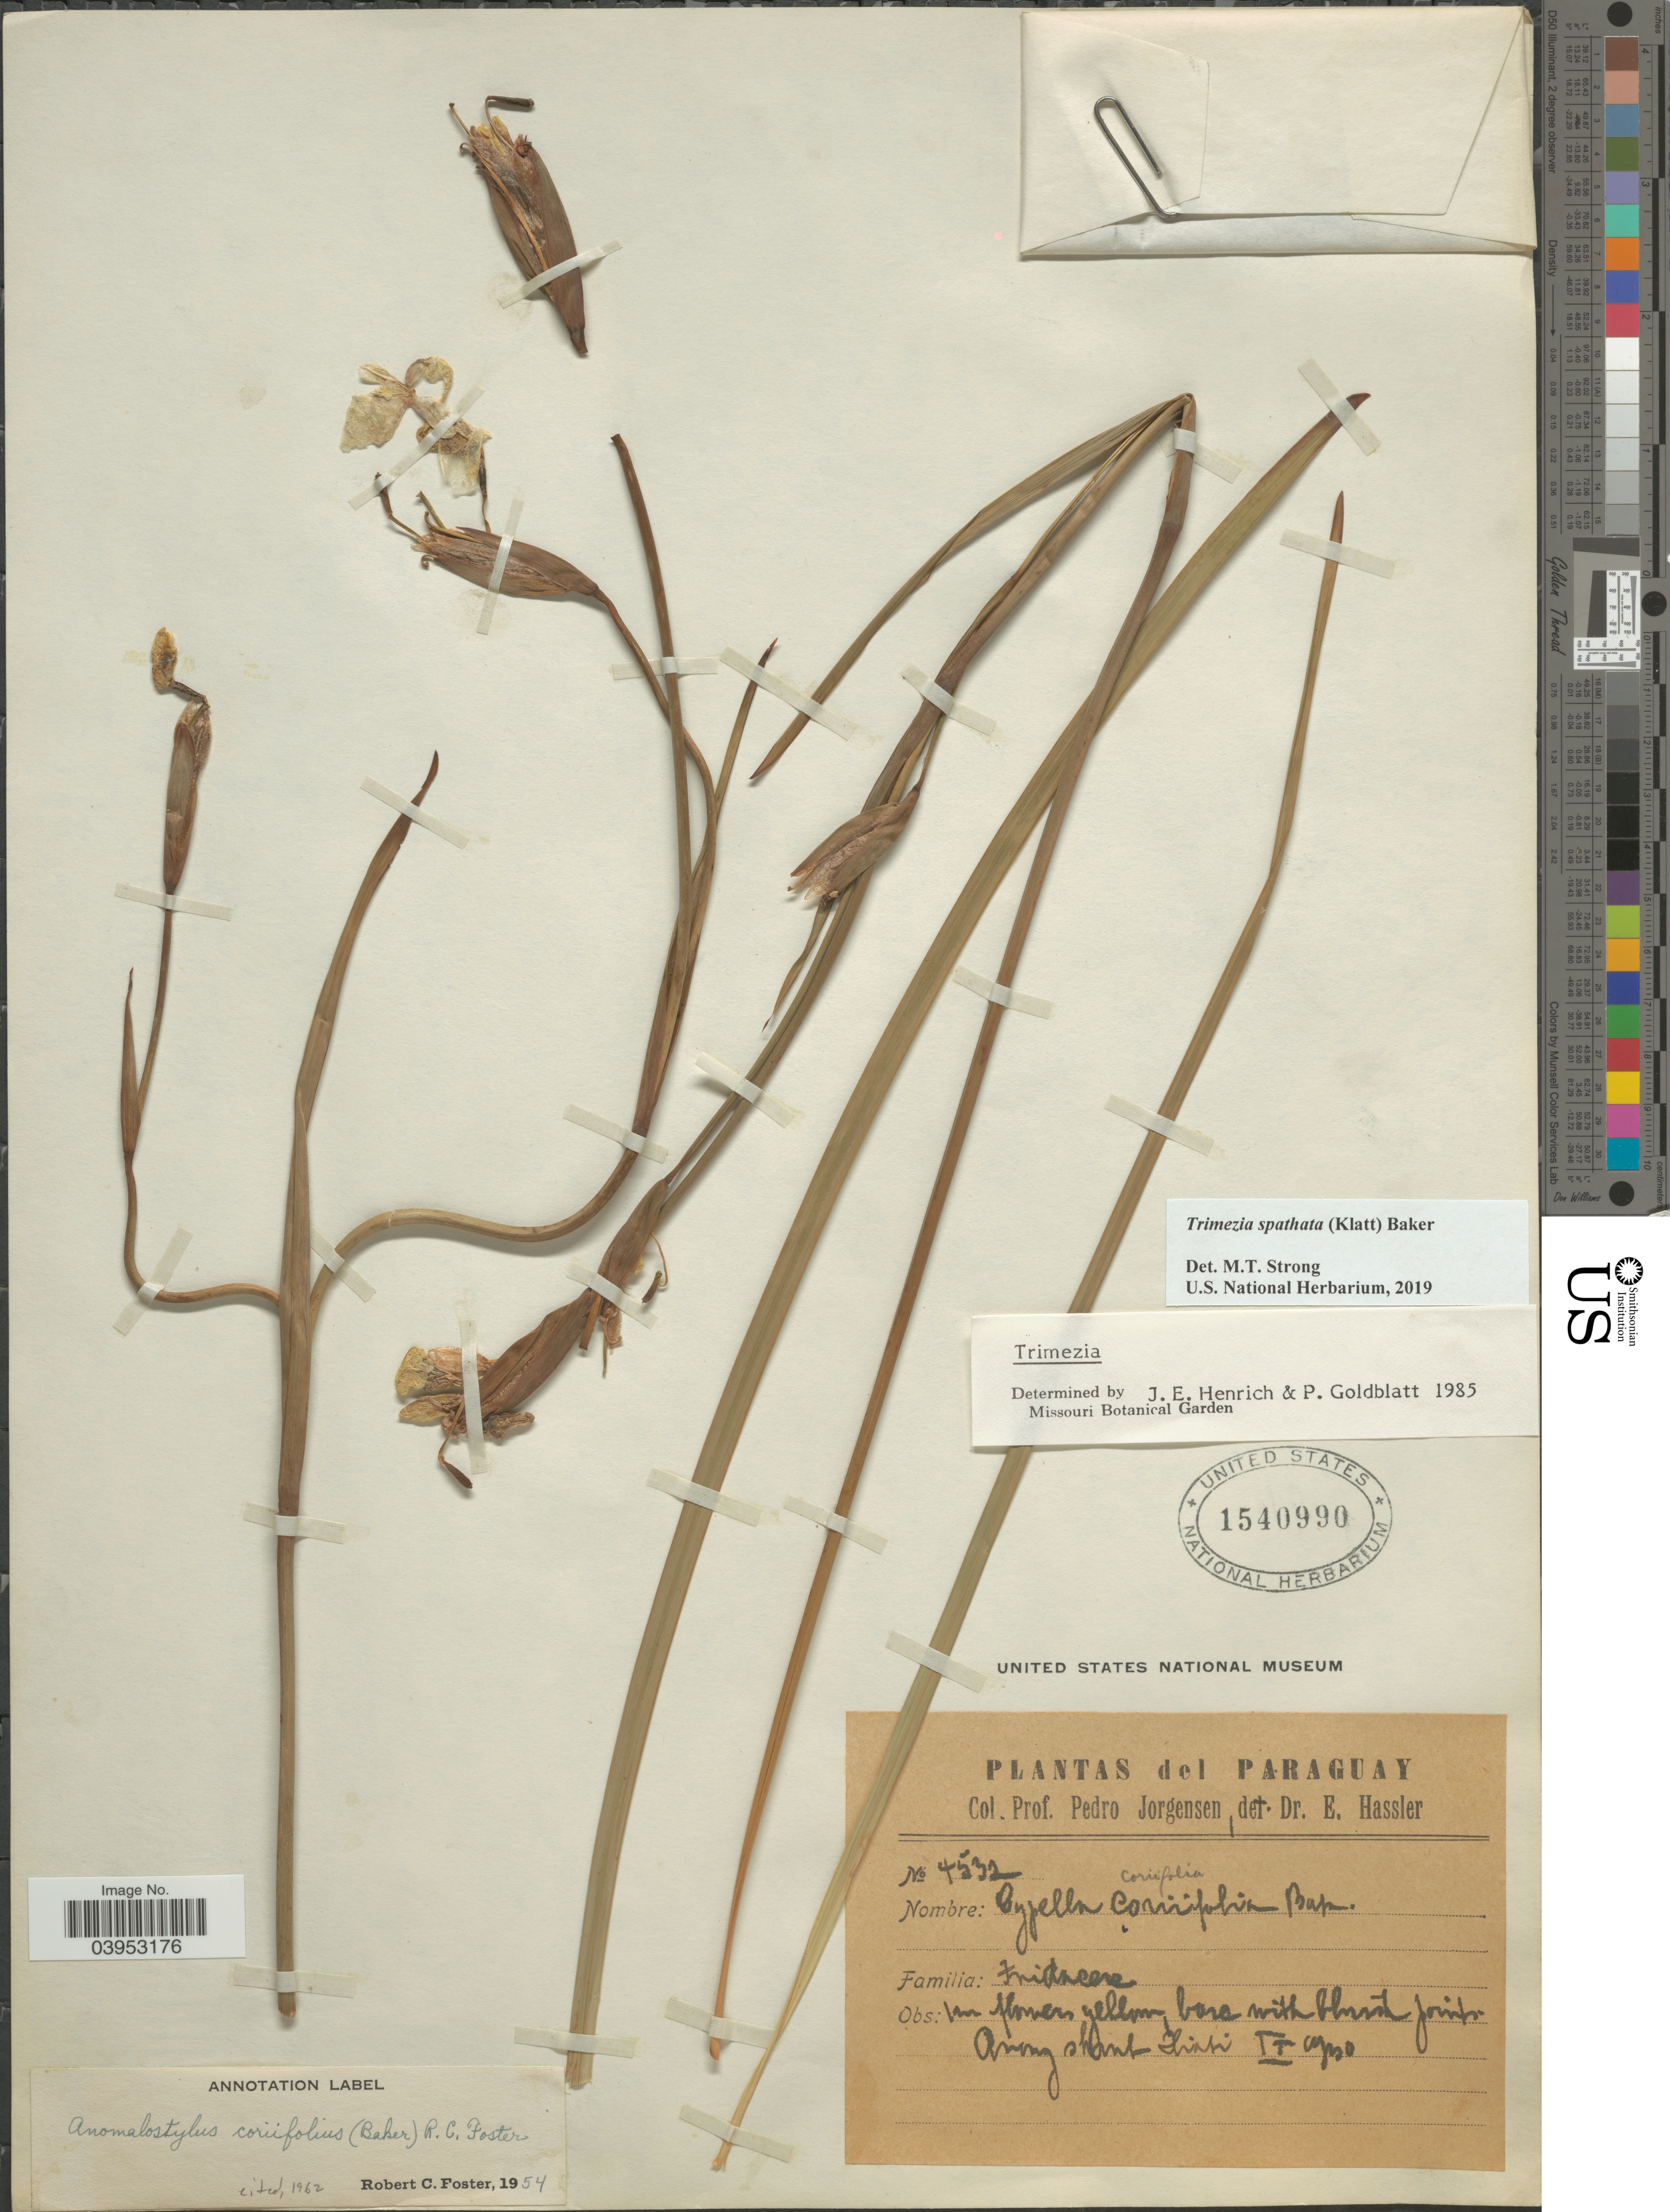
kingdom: Plantae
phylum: Tracheophyta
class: Liliopsida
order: Asparagales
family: Iridaceae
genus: Trimezia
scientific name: Trimezia spathata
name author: (Klatt) Baker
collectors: P. Jörgensen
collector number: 4532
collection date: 1930-09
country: Paraguay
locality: Hiati.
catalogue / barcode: US 154090